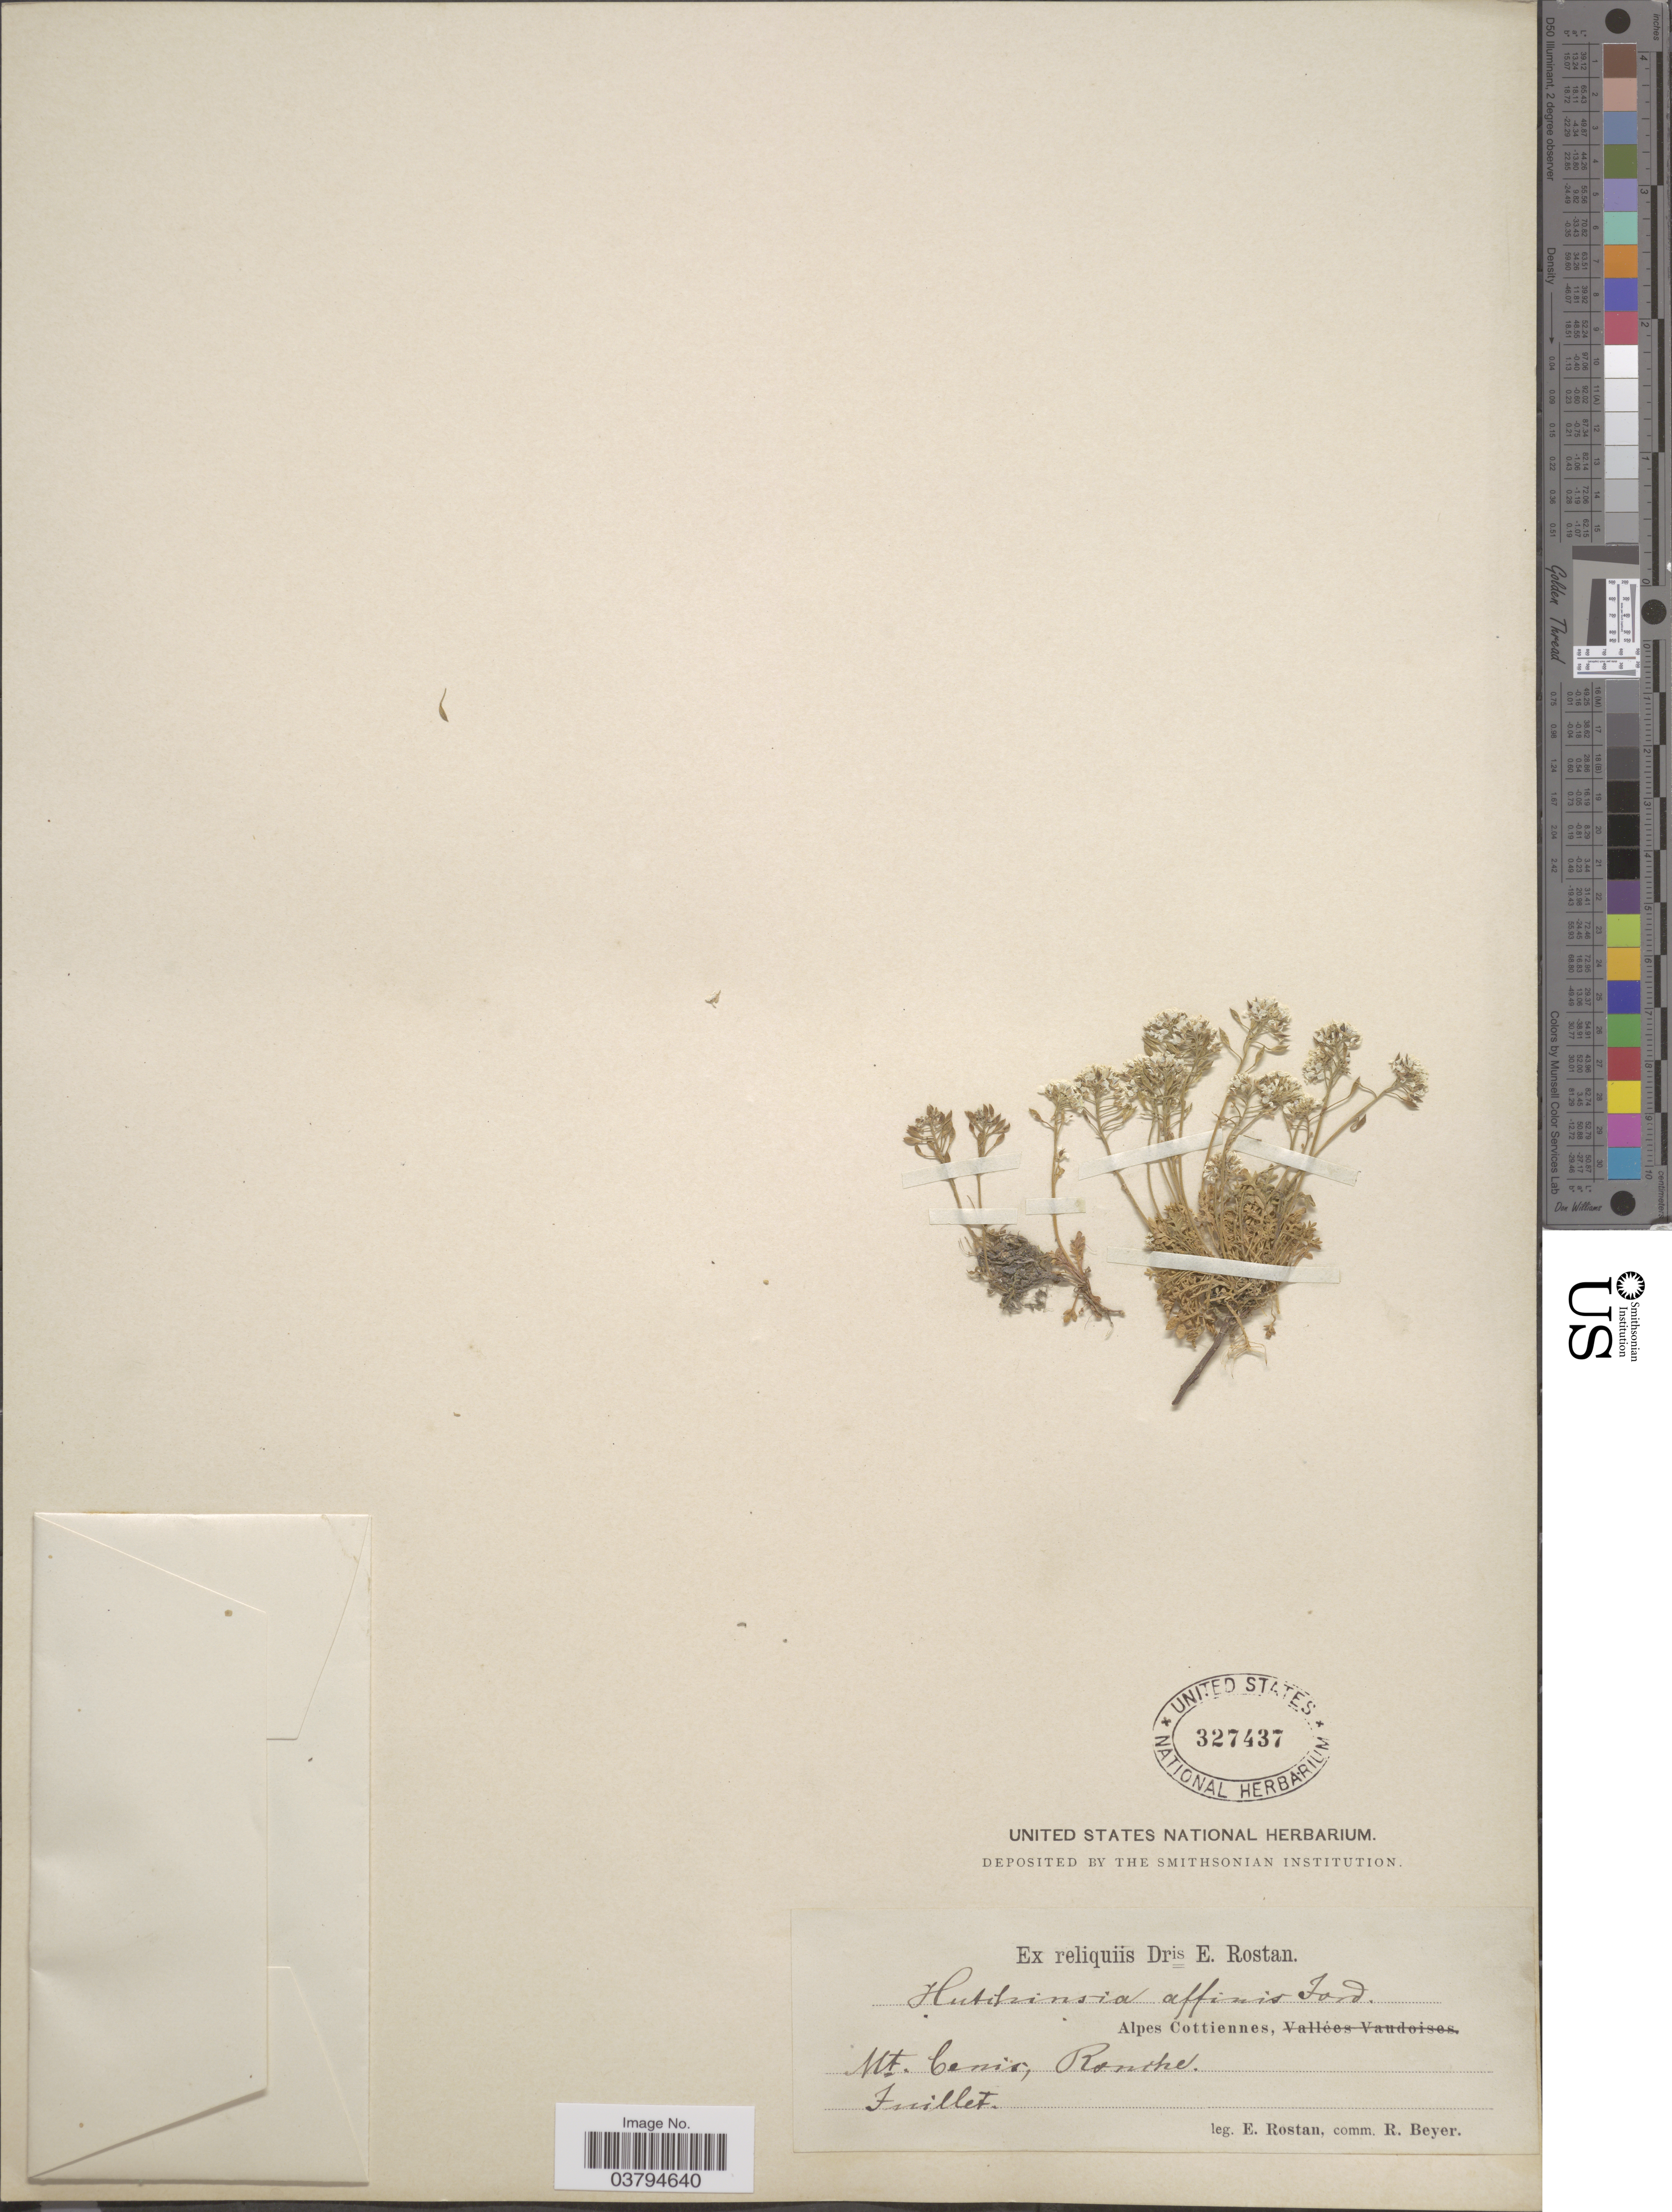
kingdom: Plantae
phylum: Tracheophyta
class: Magnoliopsida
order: Brassicales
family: Brassicaceae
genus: Hutchinsia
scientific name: Hutchinsia affinis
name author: F.W. Schultz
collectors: E. Rostan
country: Italy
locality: Alpes Cottiennes. Mt. Cenis, Ronche [interpreted].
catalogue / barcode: US 327437